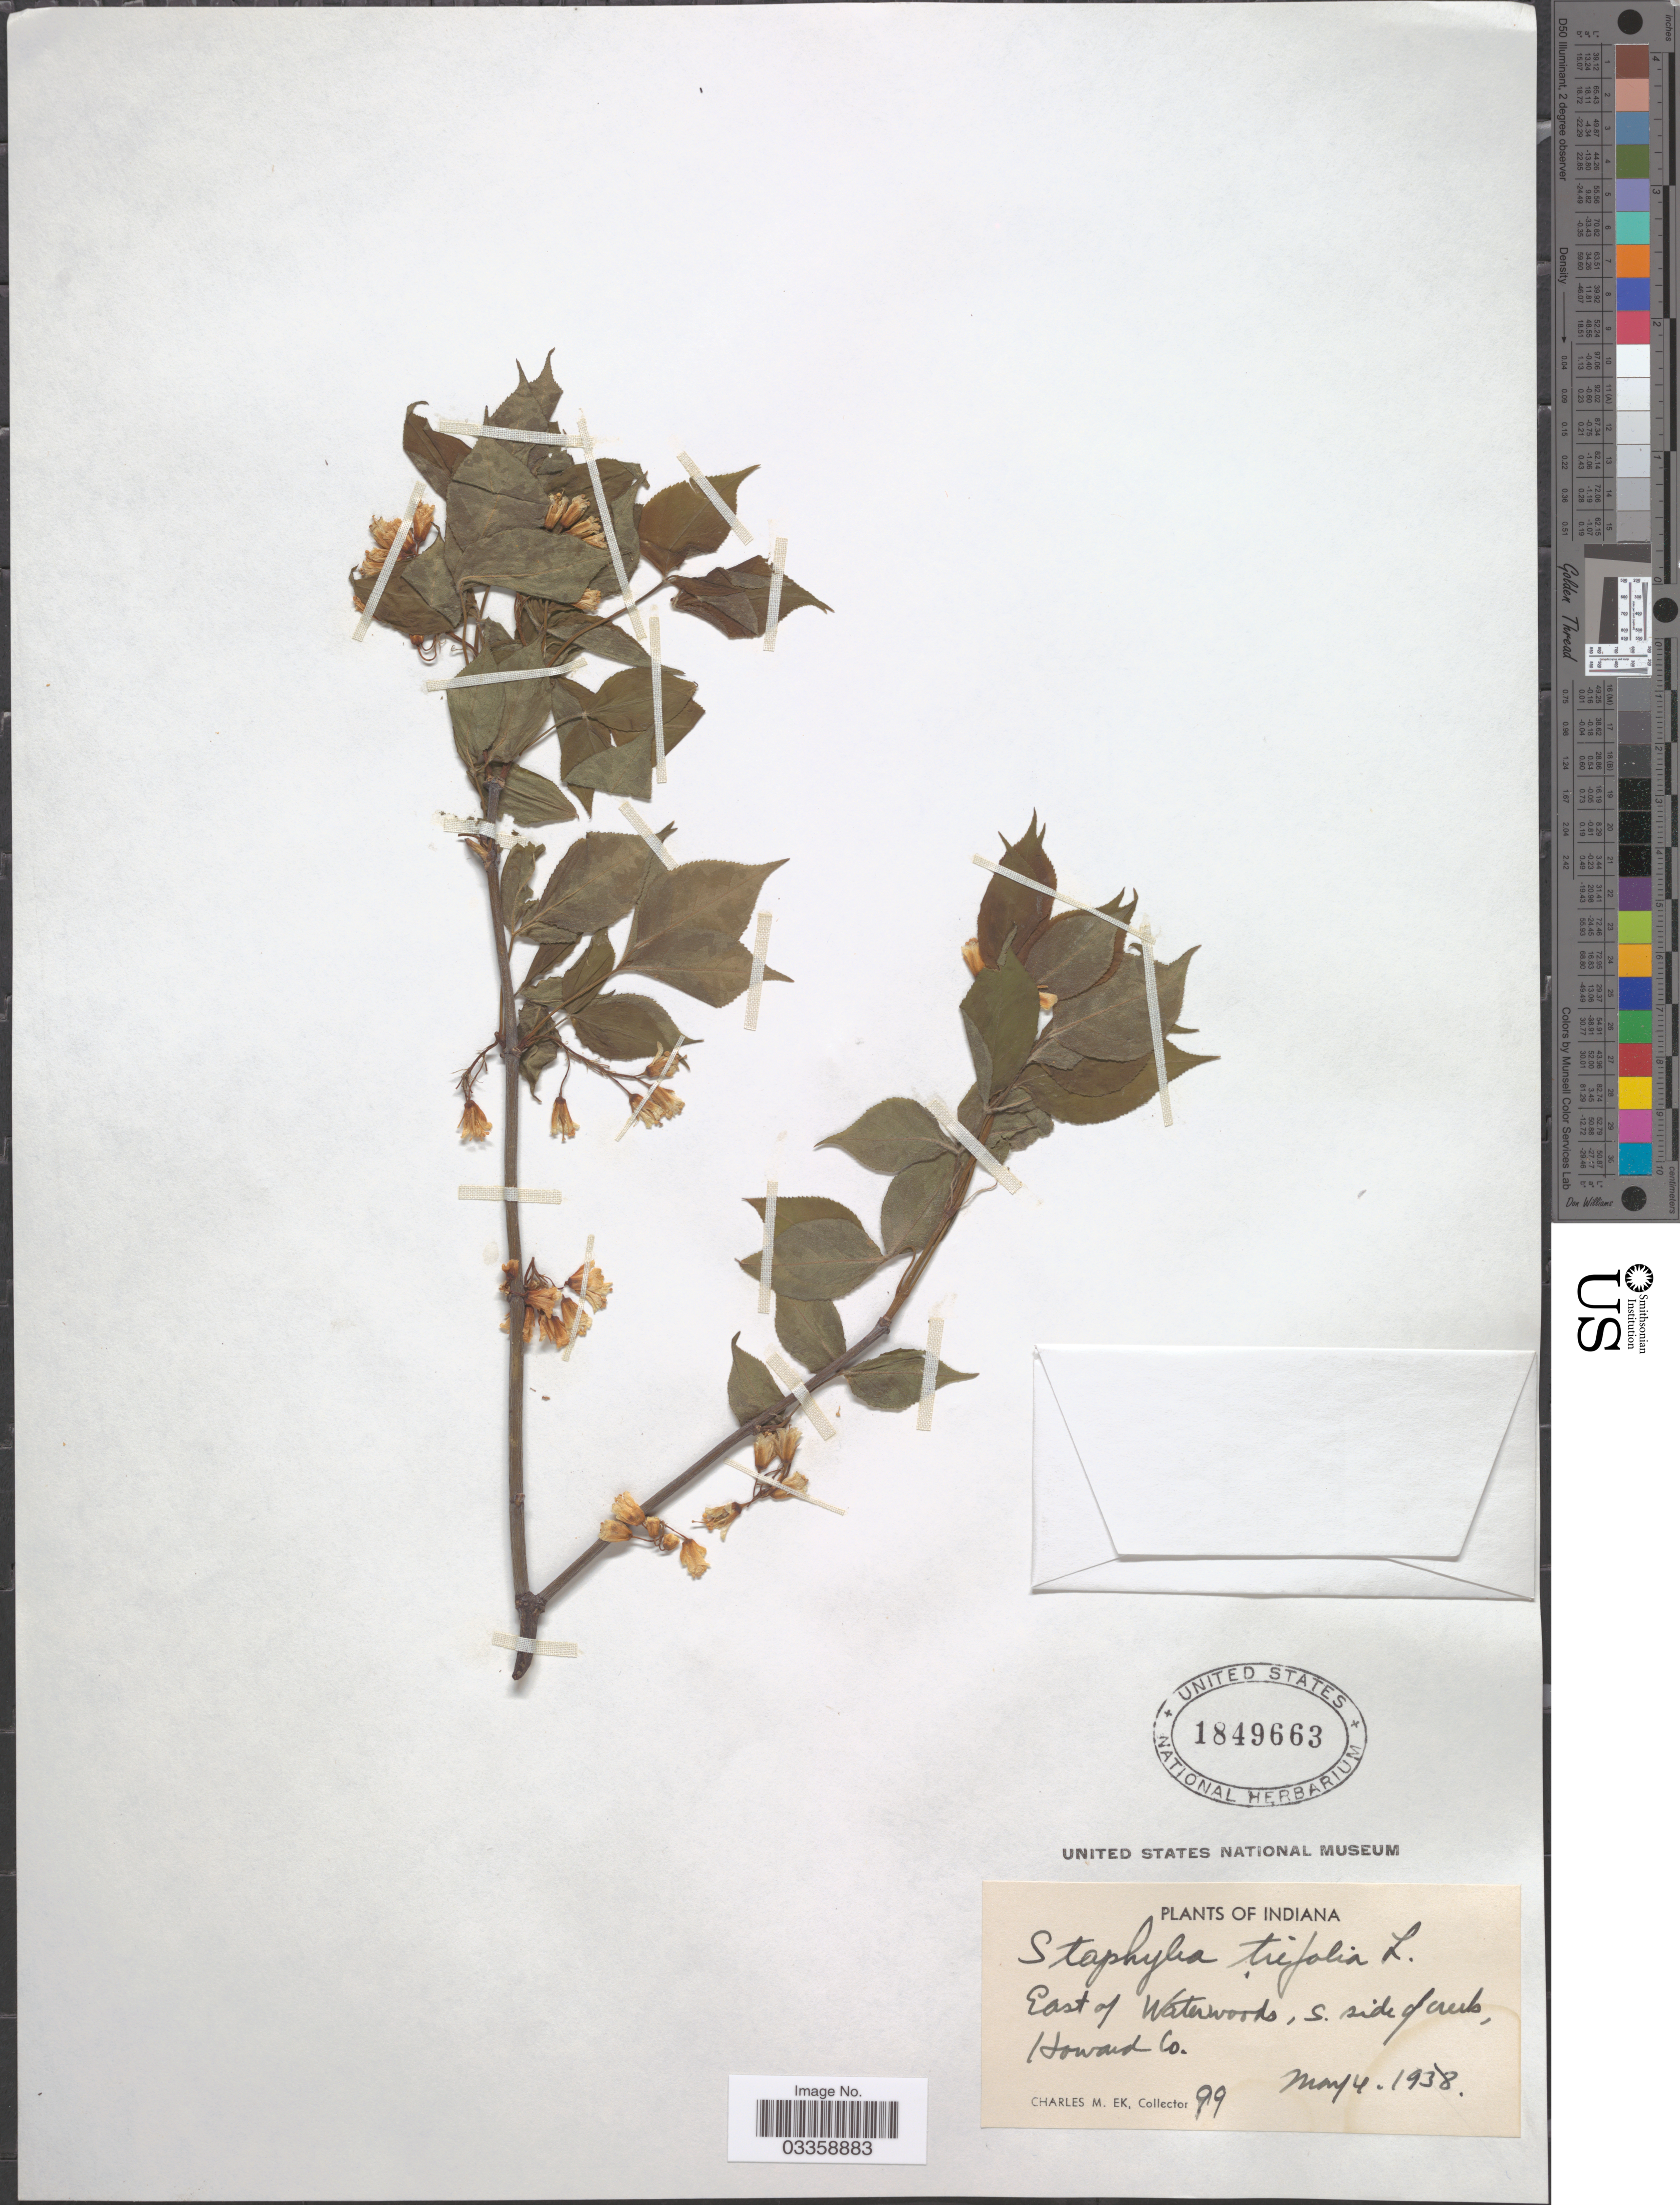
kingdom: Plantae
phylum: Tracheophyta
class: Magnoliopsida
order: Crossosomatales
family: Staphyleaceae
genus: Staphylea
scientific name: Staphylea trifolia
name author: L.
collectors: C. Ek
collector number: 99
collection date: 1938-05-04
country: United States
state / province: Indiana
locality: East of Waterwoods, S. side of creek, Howard Co.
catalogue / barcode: US 1849663